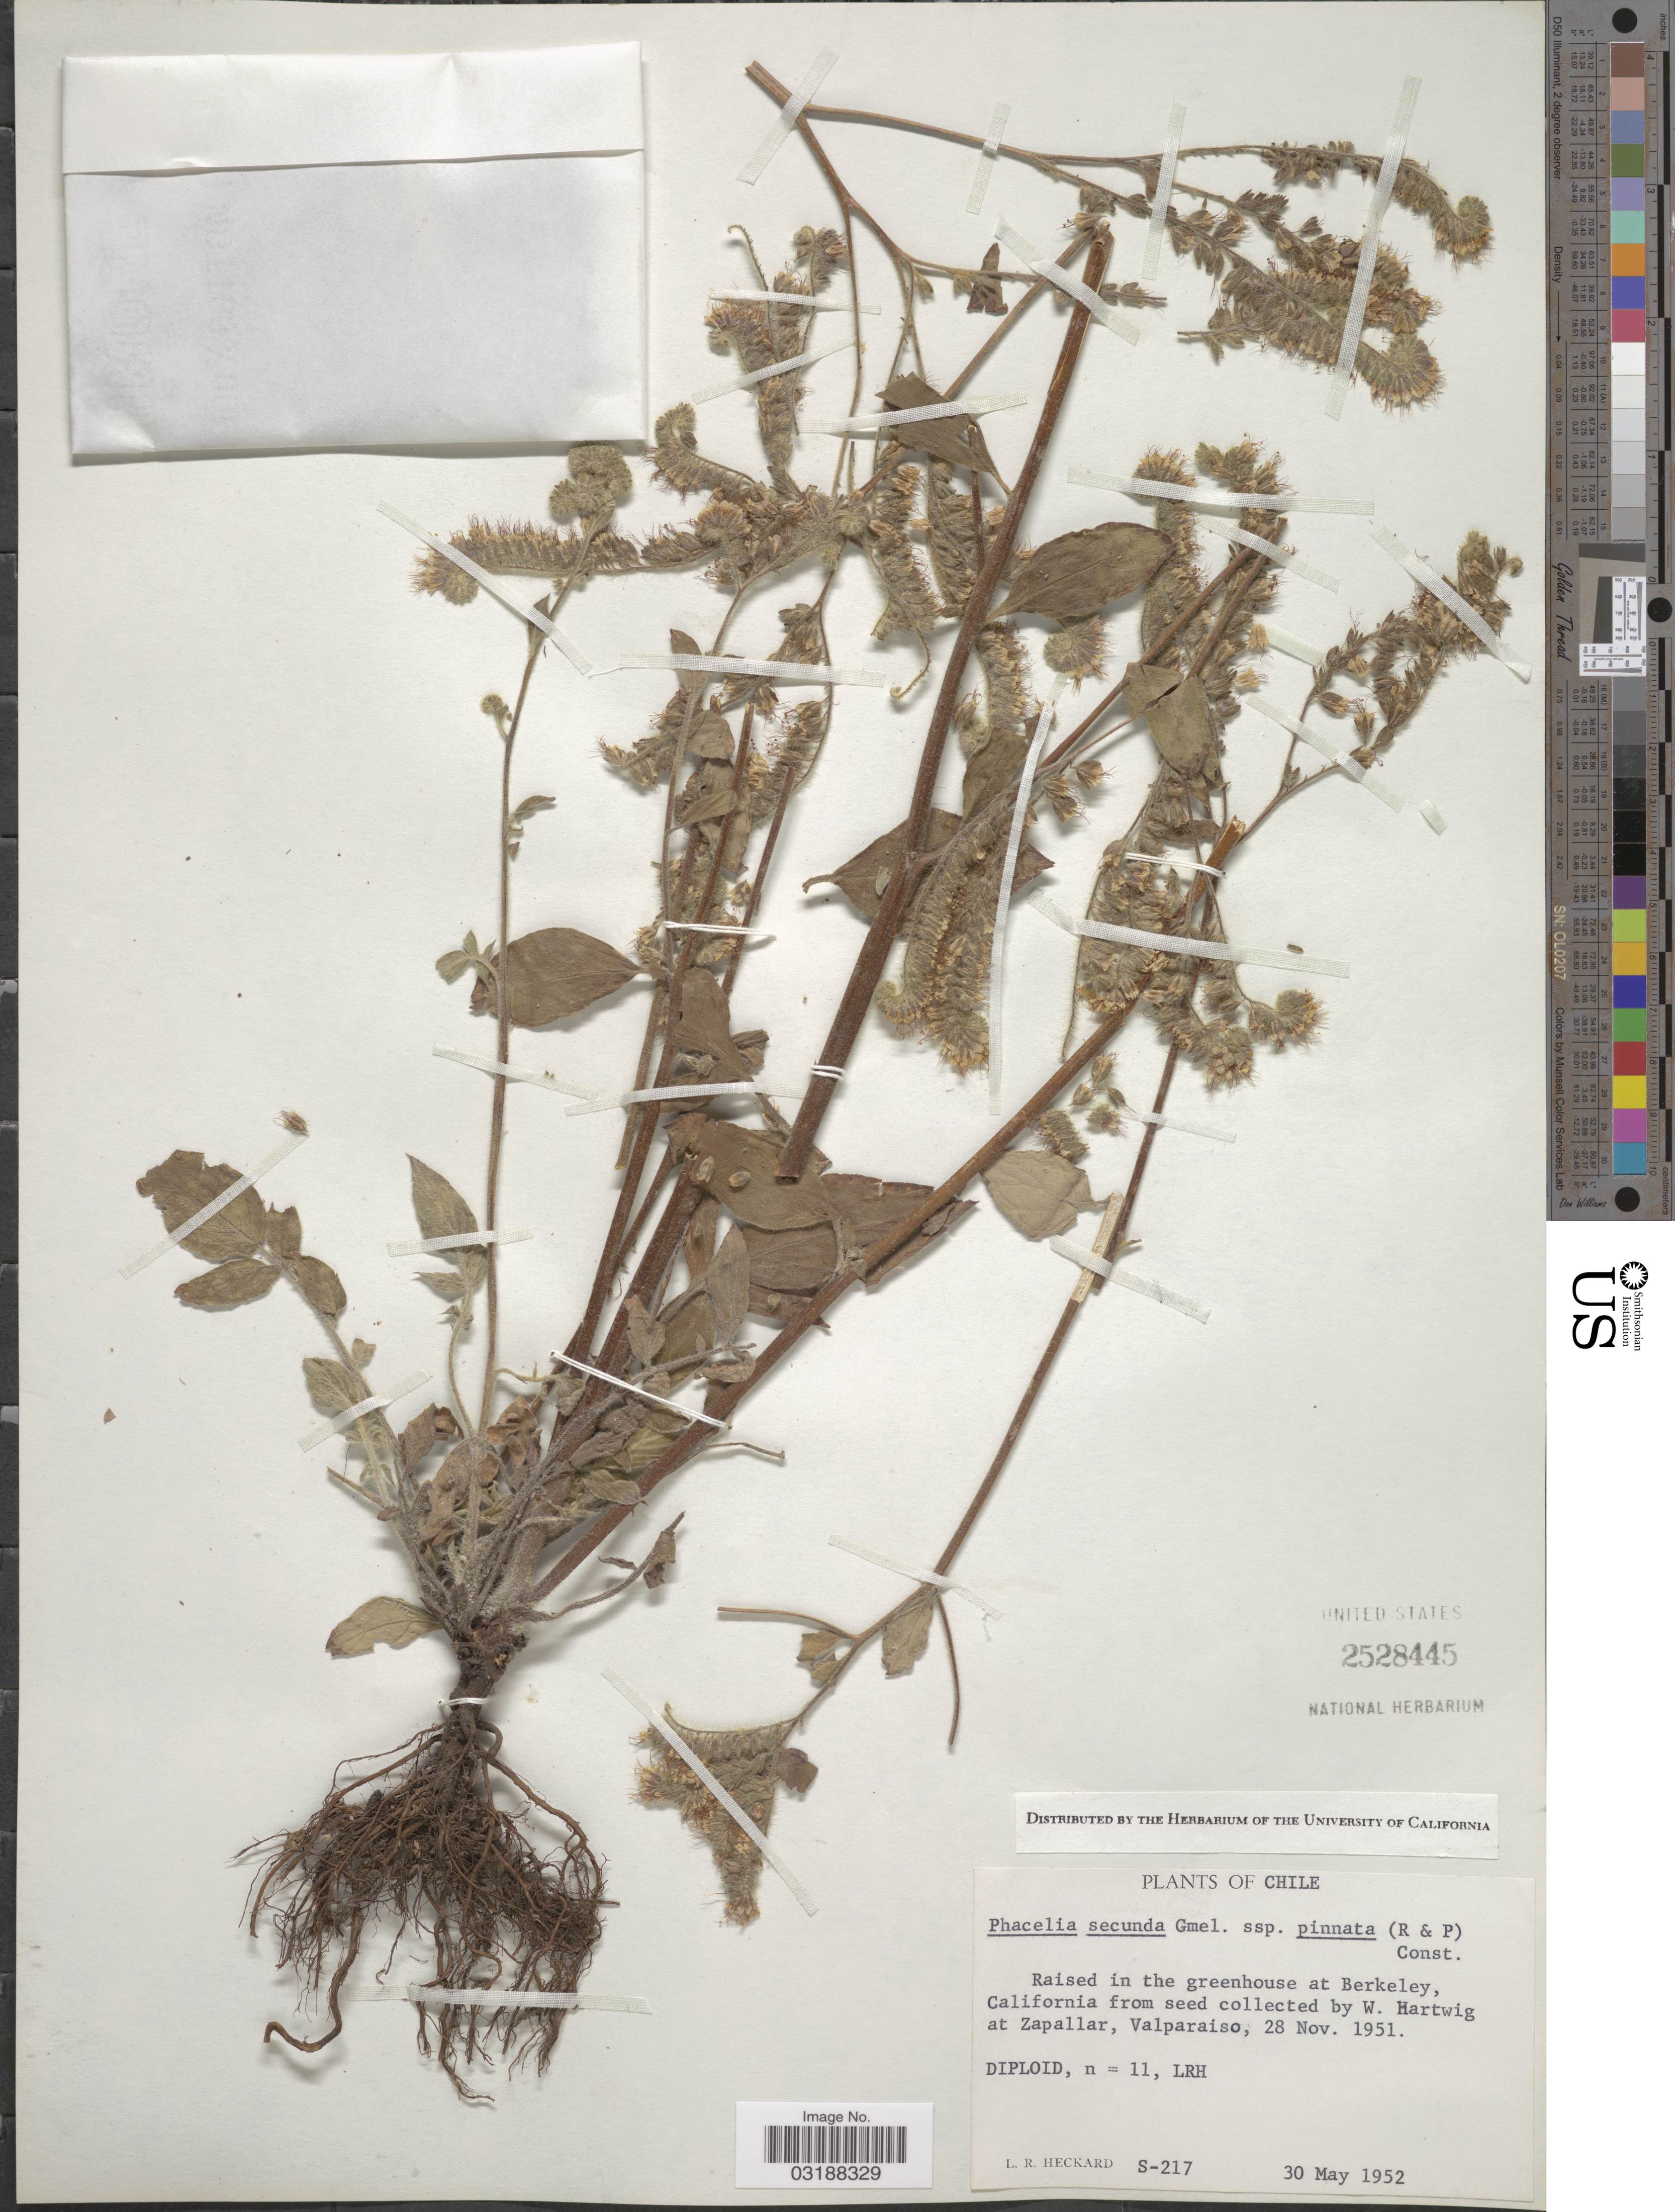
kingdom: Plantae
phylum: Tracheophyta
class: Magnoliopsida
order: Boraginales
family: Hydrophyllaceae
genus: Phacelia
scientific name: Phacelia secunda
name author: J.F. Gmel.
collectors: L. R. Heckard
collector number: S-217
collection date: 1952-05-30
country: United States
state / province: California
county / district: Alameda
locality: Raised in the greenhouse at Berkeley, California.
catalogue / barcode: US 2528445